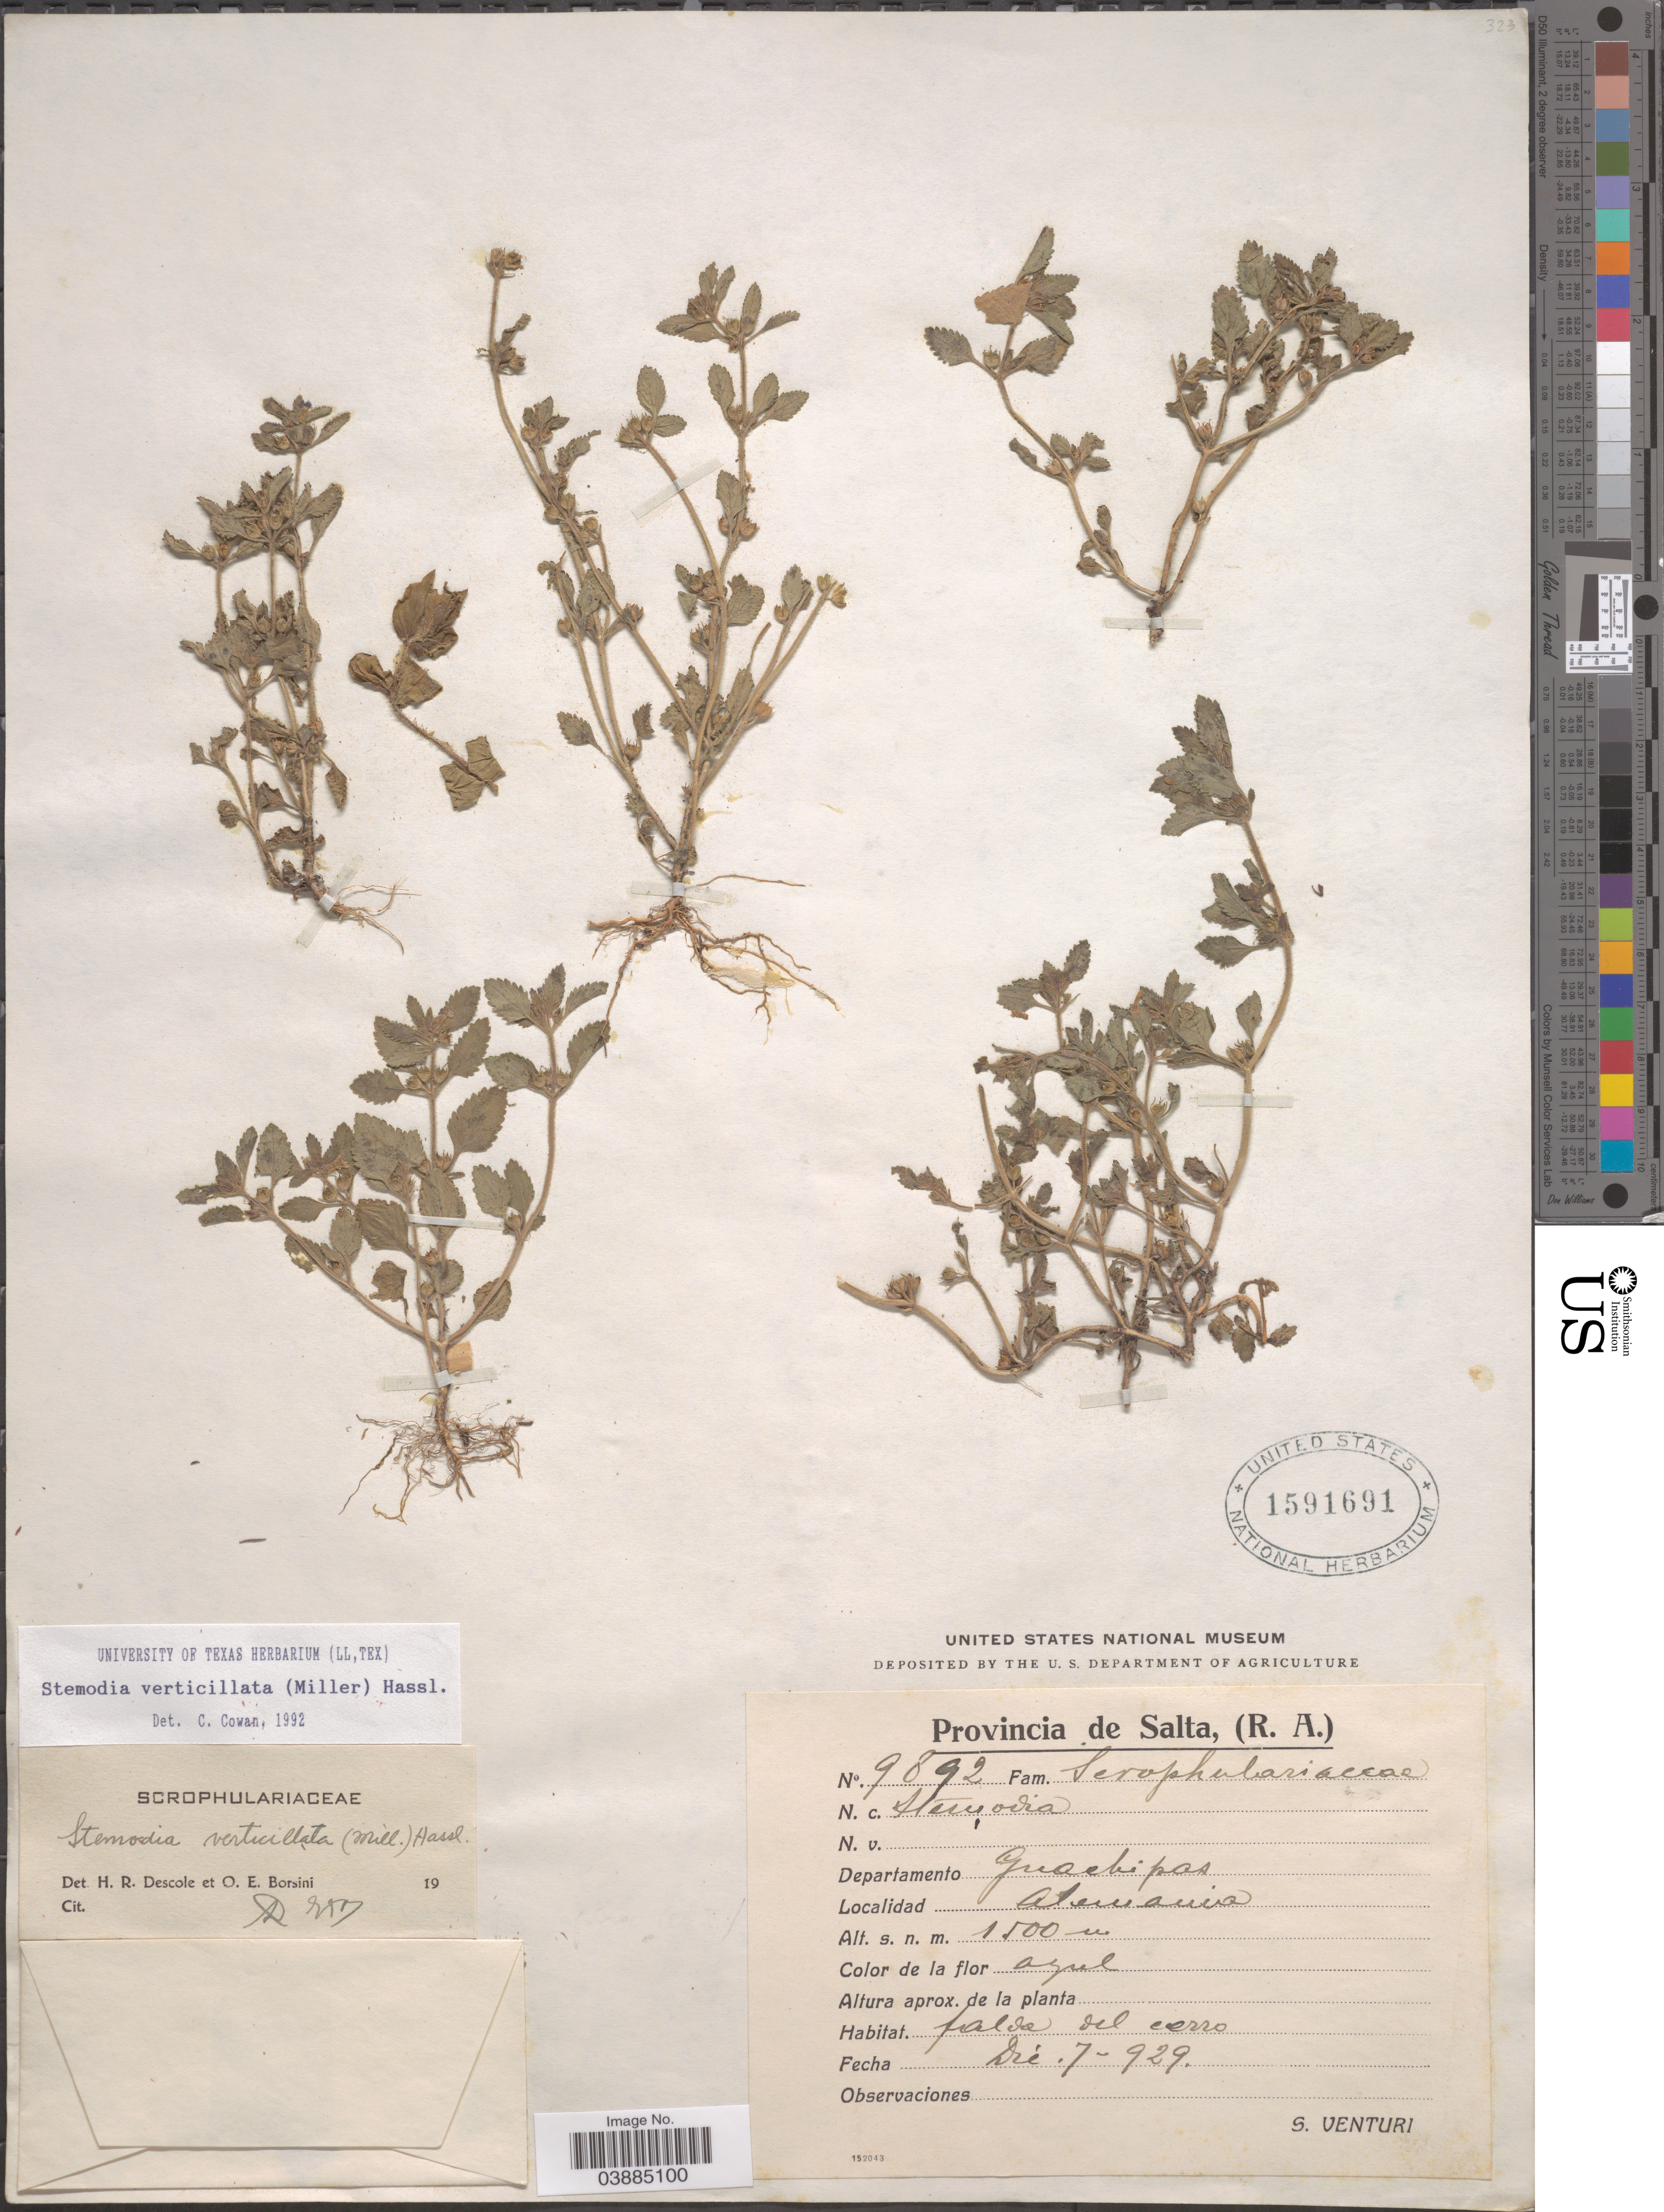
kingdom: Plantae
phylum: Tracheophyta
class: Magnoliopsida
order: Lamiales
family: Plantaginaceae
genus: Stemodia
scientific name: Stemodia verticillata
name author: (Mill.) Hassl.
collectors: S. Venturi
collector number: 9892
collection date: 1929-12-07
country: Argentina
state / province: Salta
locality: Departamento Guachipas. Alemania.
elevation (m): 1500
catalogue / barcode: US 1591691